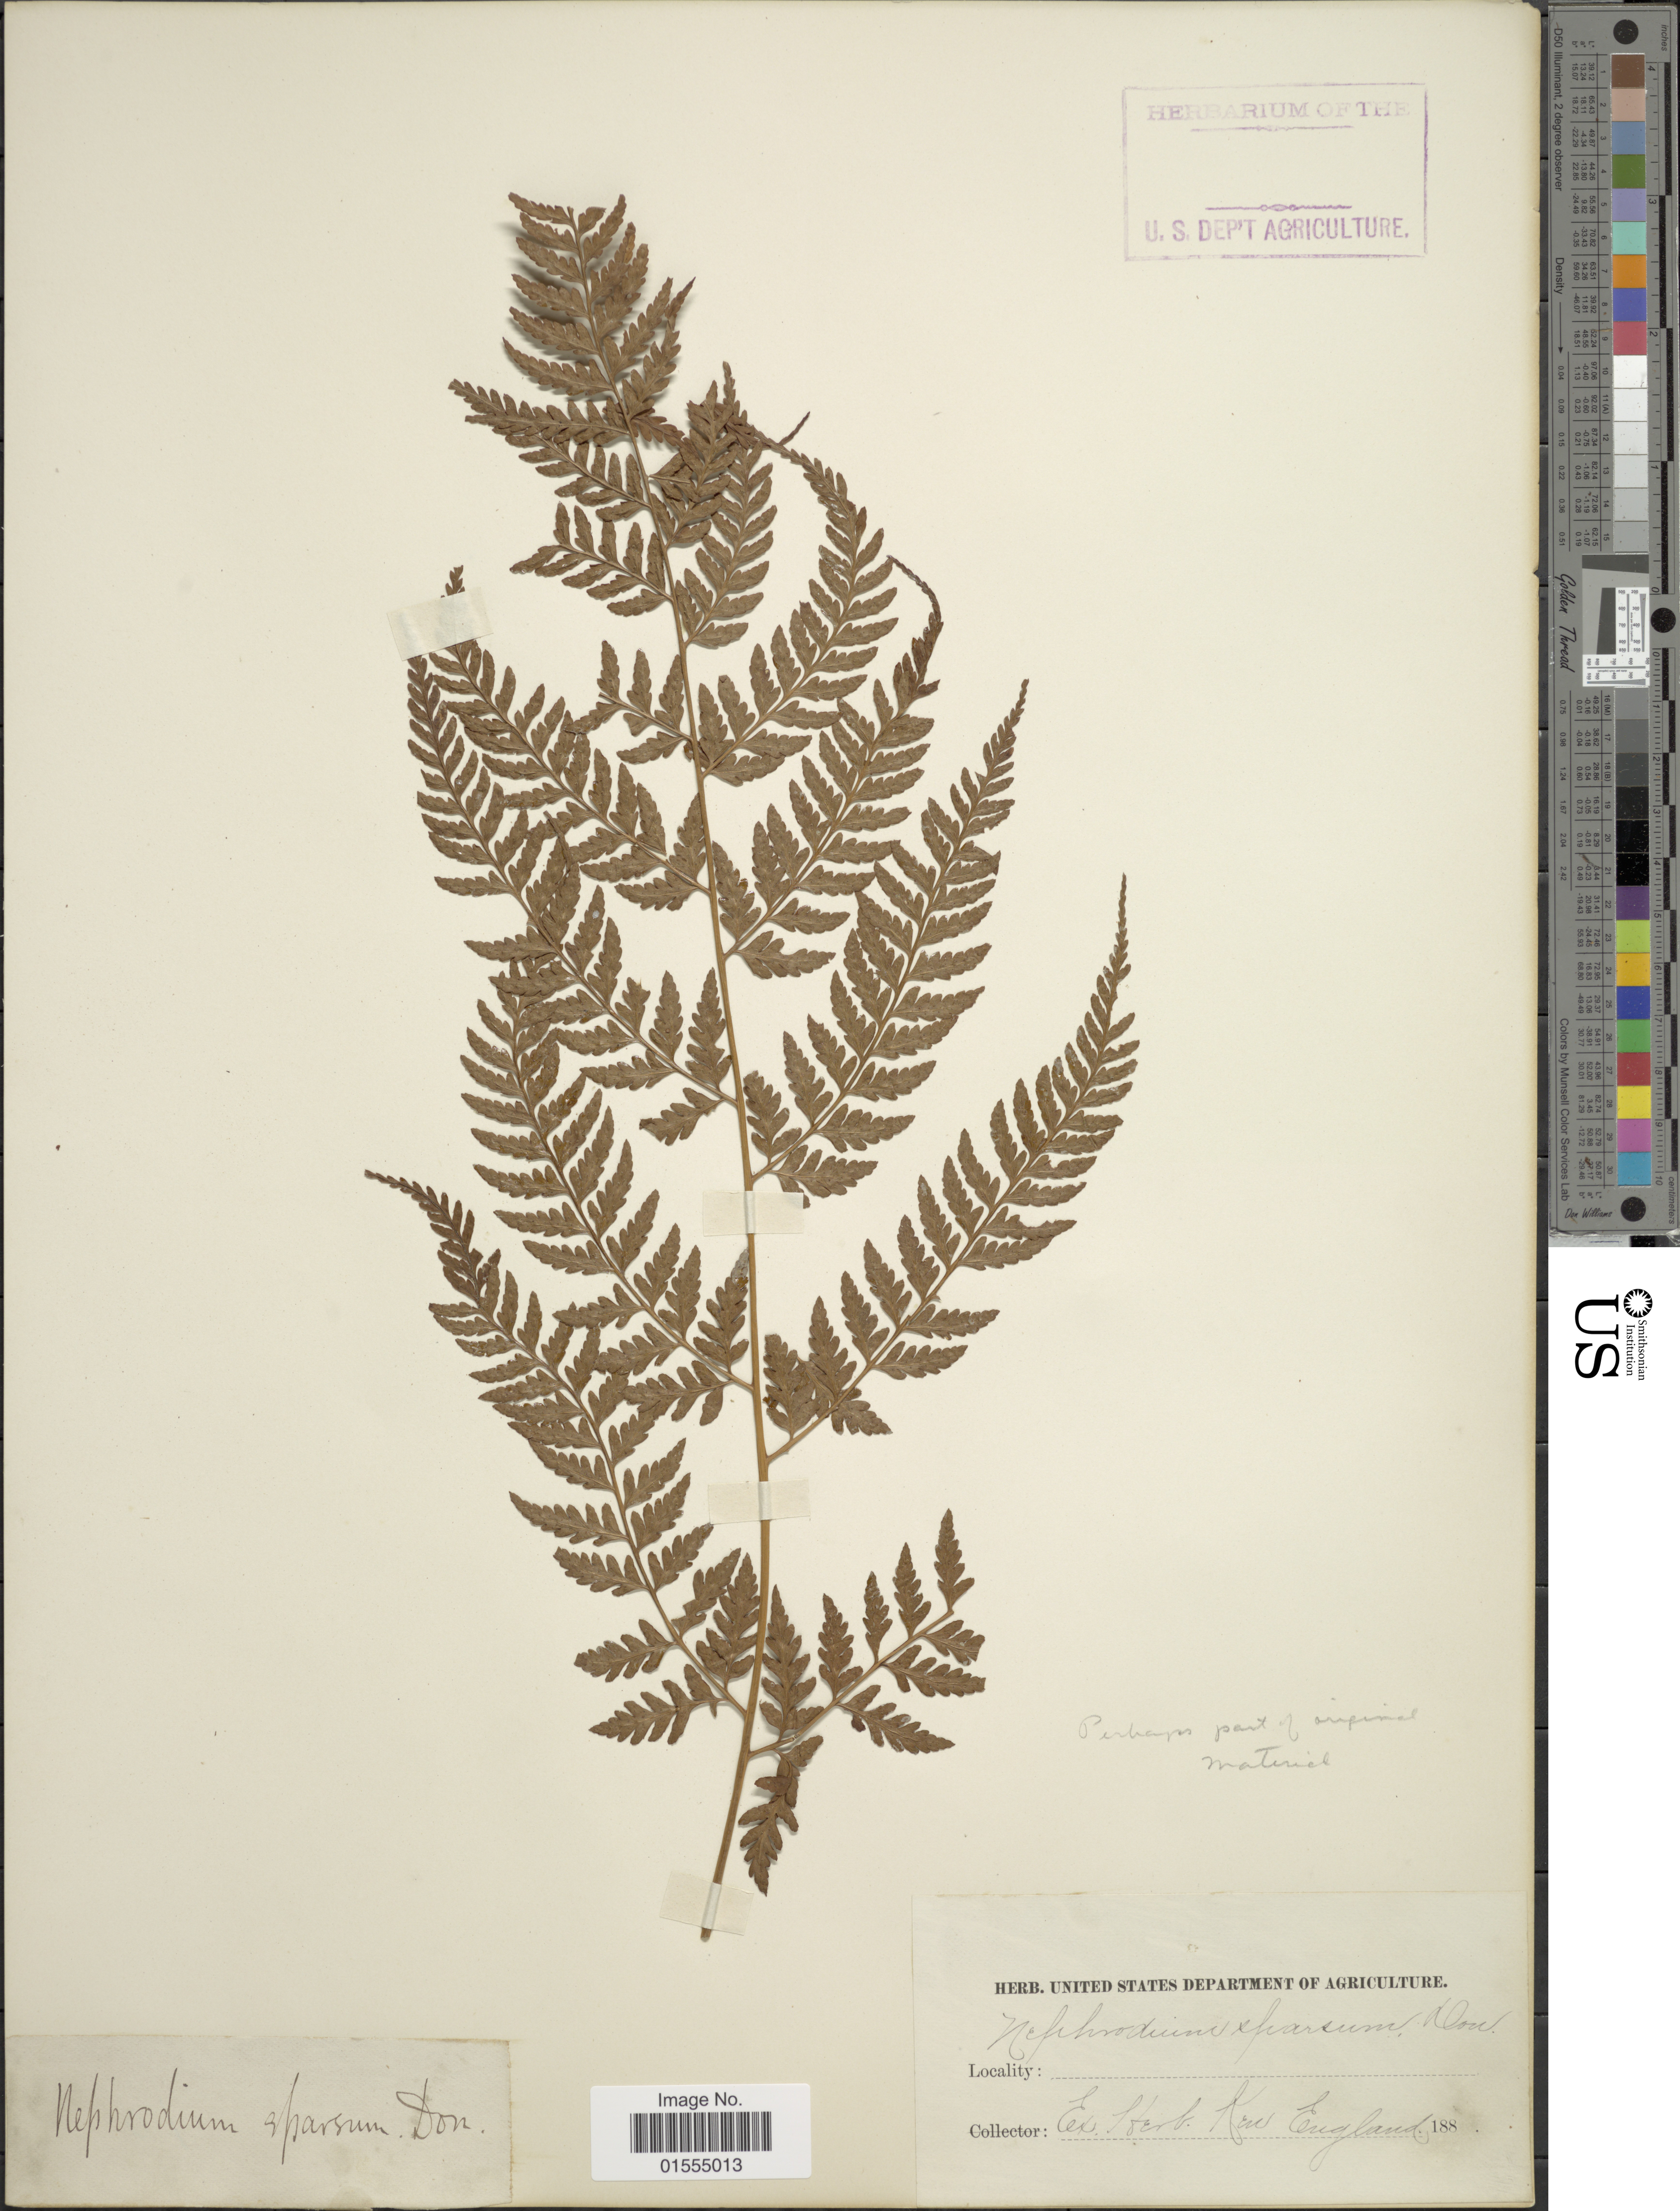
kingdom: Plantae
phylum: Tracheophyta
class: Polypodiopsida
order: Polypodiales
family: Dryopteridaceae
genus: Dryopteris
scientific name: Dryopteris sparsa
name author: (D. Don) Kuntze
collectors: ex Herb. Kew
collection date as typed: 188